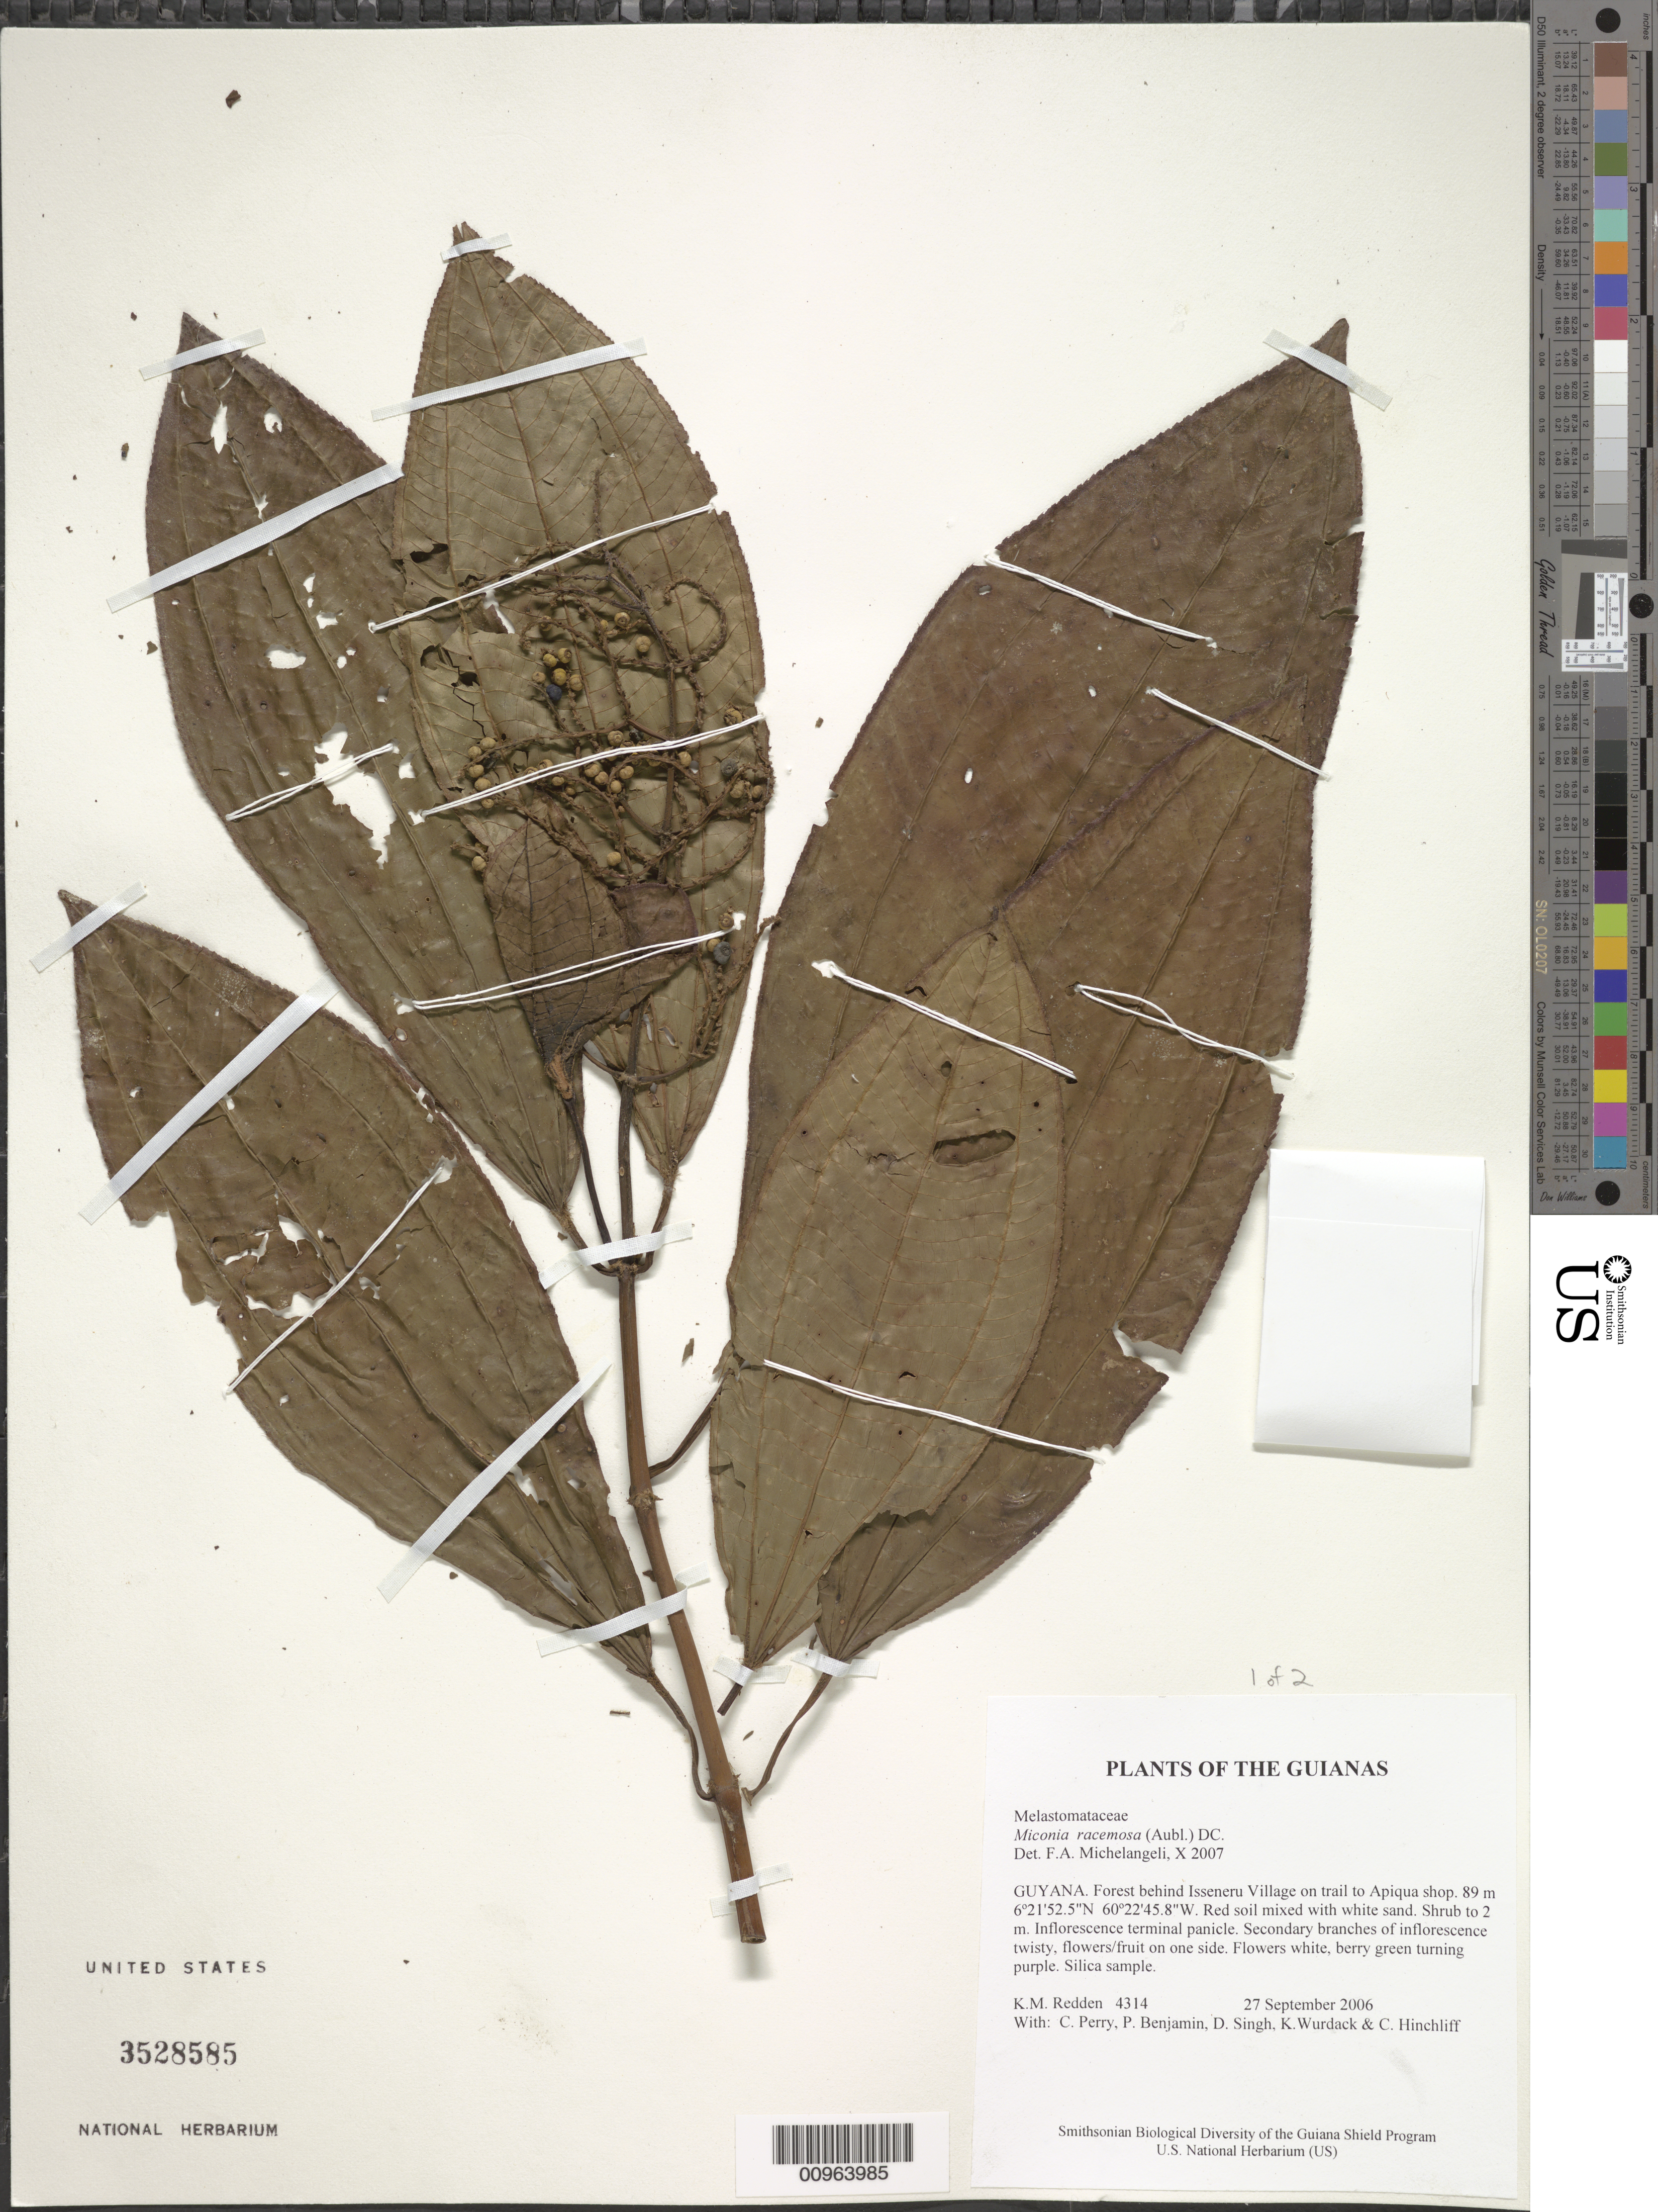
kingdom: Plantae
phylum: Tracheophyta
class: Magnoliopsida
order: Myrtales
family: Melastomataceae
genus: Miconia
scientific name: Miconia racemosa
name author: (Aubl.) DC.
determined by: Michelangeli, F. A.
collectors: K. M. Redden, C. Perry, P. Benjamin, D. Singh, K. Wurdack & C. E. Hinchliff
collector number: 4314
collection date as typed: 27 September 2006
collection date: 2006-09-27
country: Guyana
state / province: Cuyuni-Mazaruni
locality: Forest behind Isseneru Village on trail to Apiqua shop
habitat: Red soil mixed with white sand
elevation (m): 89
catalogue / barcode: US 3528585